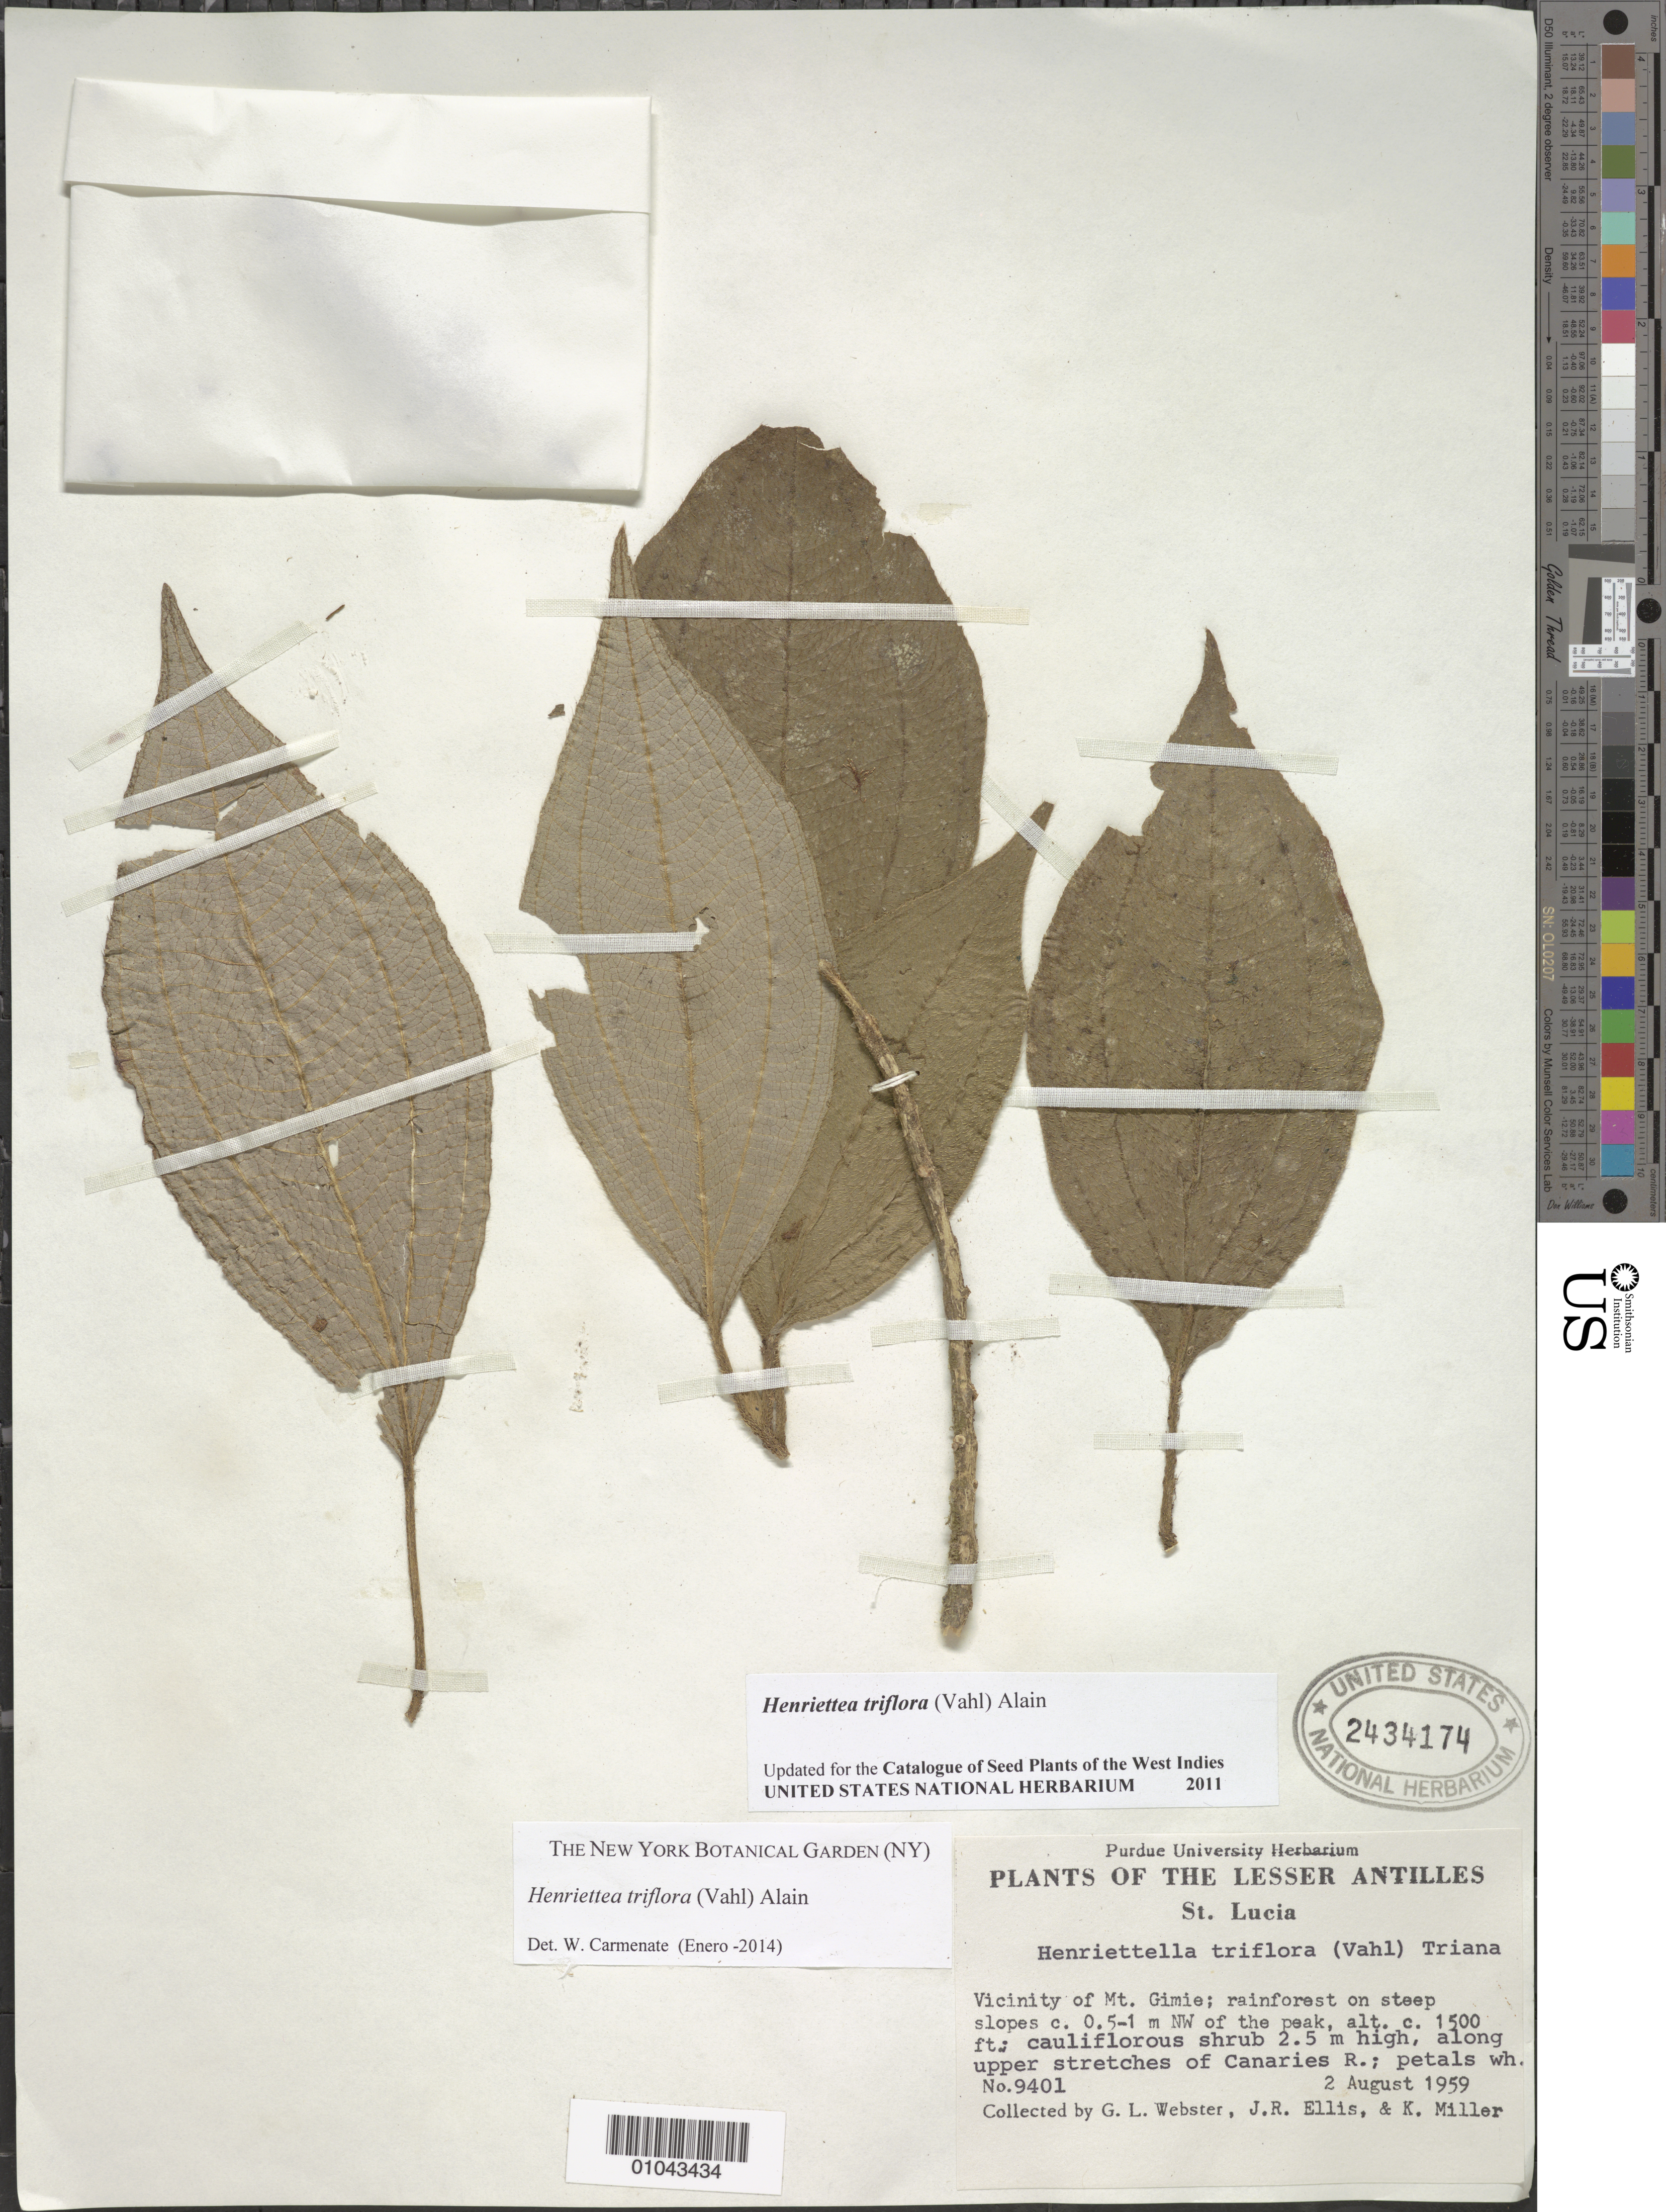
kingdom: Plantae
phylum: Tracheophyta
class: Magnoliopsida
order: Myrtales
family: Melastomataceae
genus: Henriettella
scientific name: Henriettella triflora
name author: (Vahl) Alain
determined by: Carmenate, W.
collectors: G. L. Webster, J. R. Ellis & K. Miller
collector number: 9401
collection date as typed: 02 Aug 1959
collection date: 1959-08-02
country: St. Lucia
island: St. Lucia I.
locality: Mt. Gimie vicinity, about 0.5-1 m NW of the peak; along upper stretches of Canaries R.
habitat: Rainforest on steep slopes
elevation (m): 457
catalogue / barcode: US 2434174